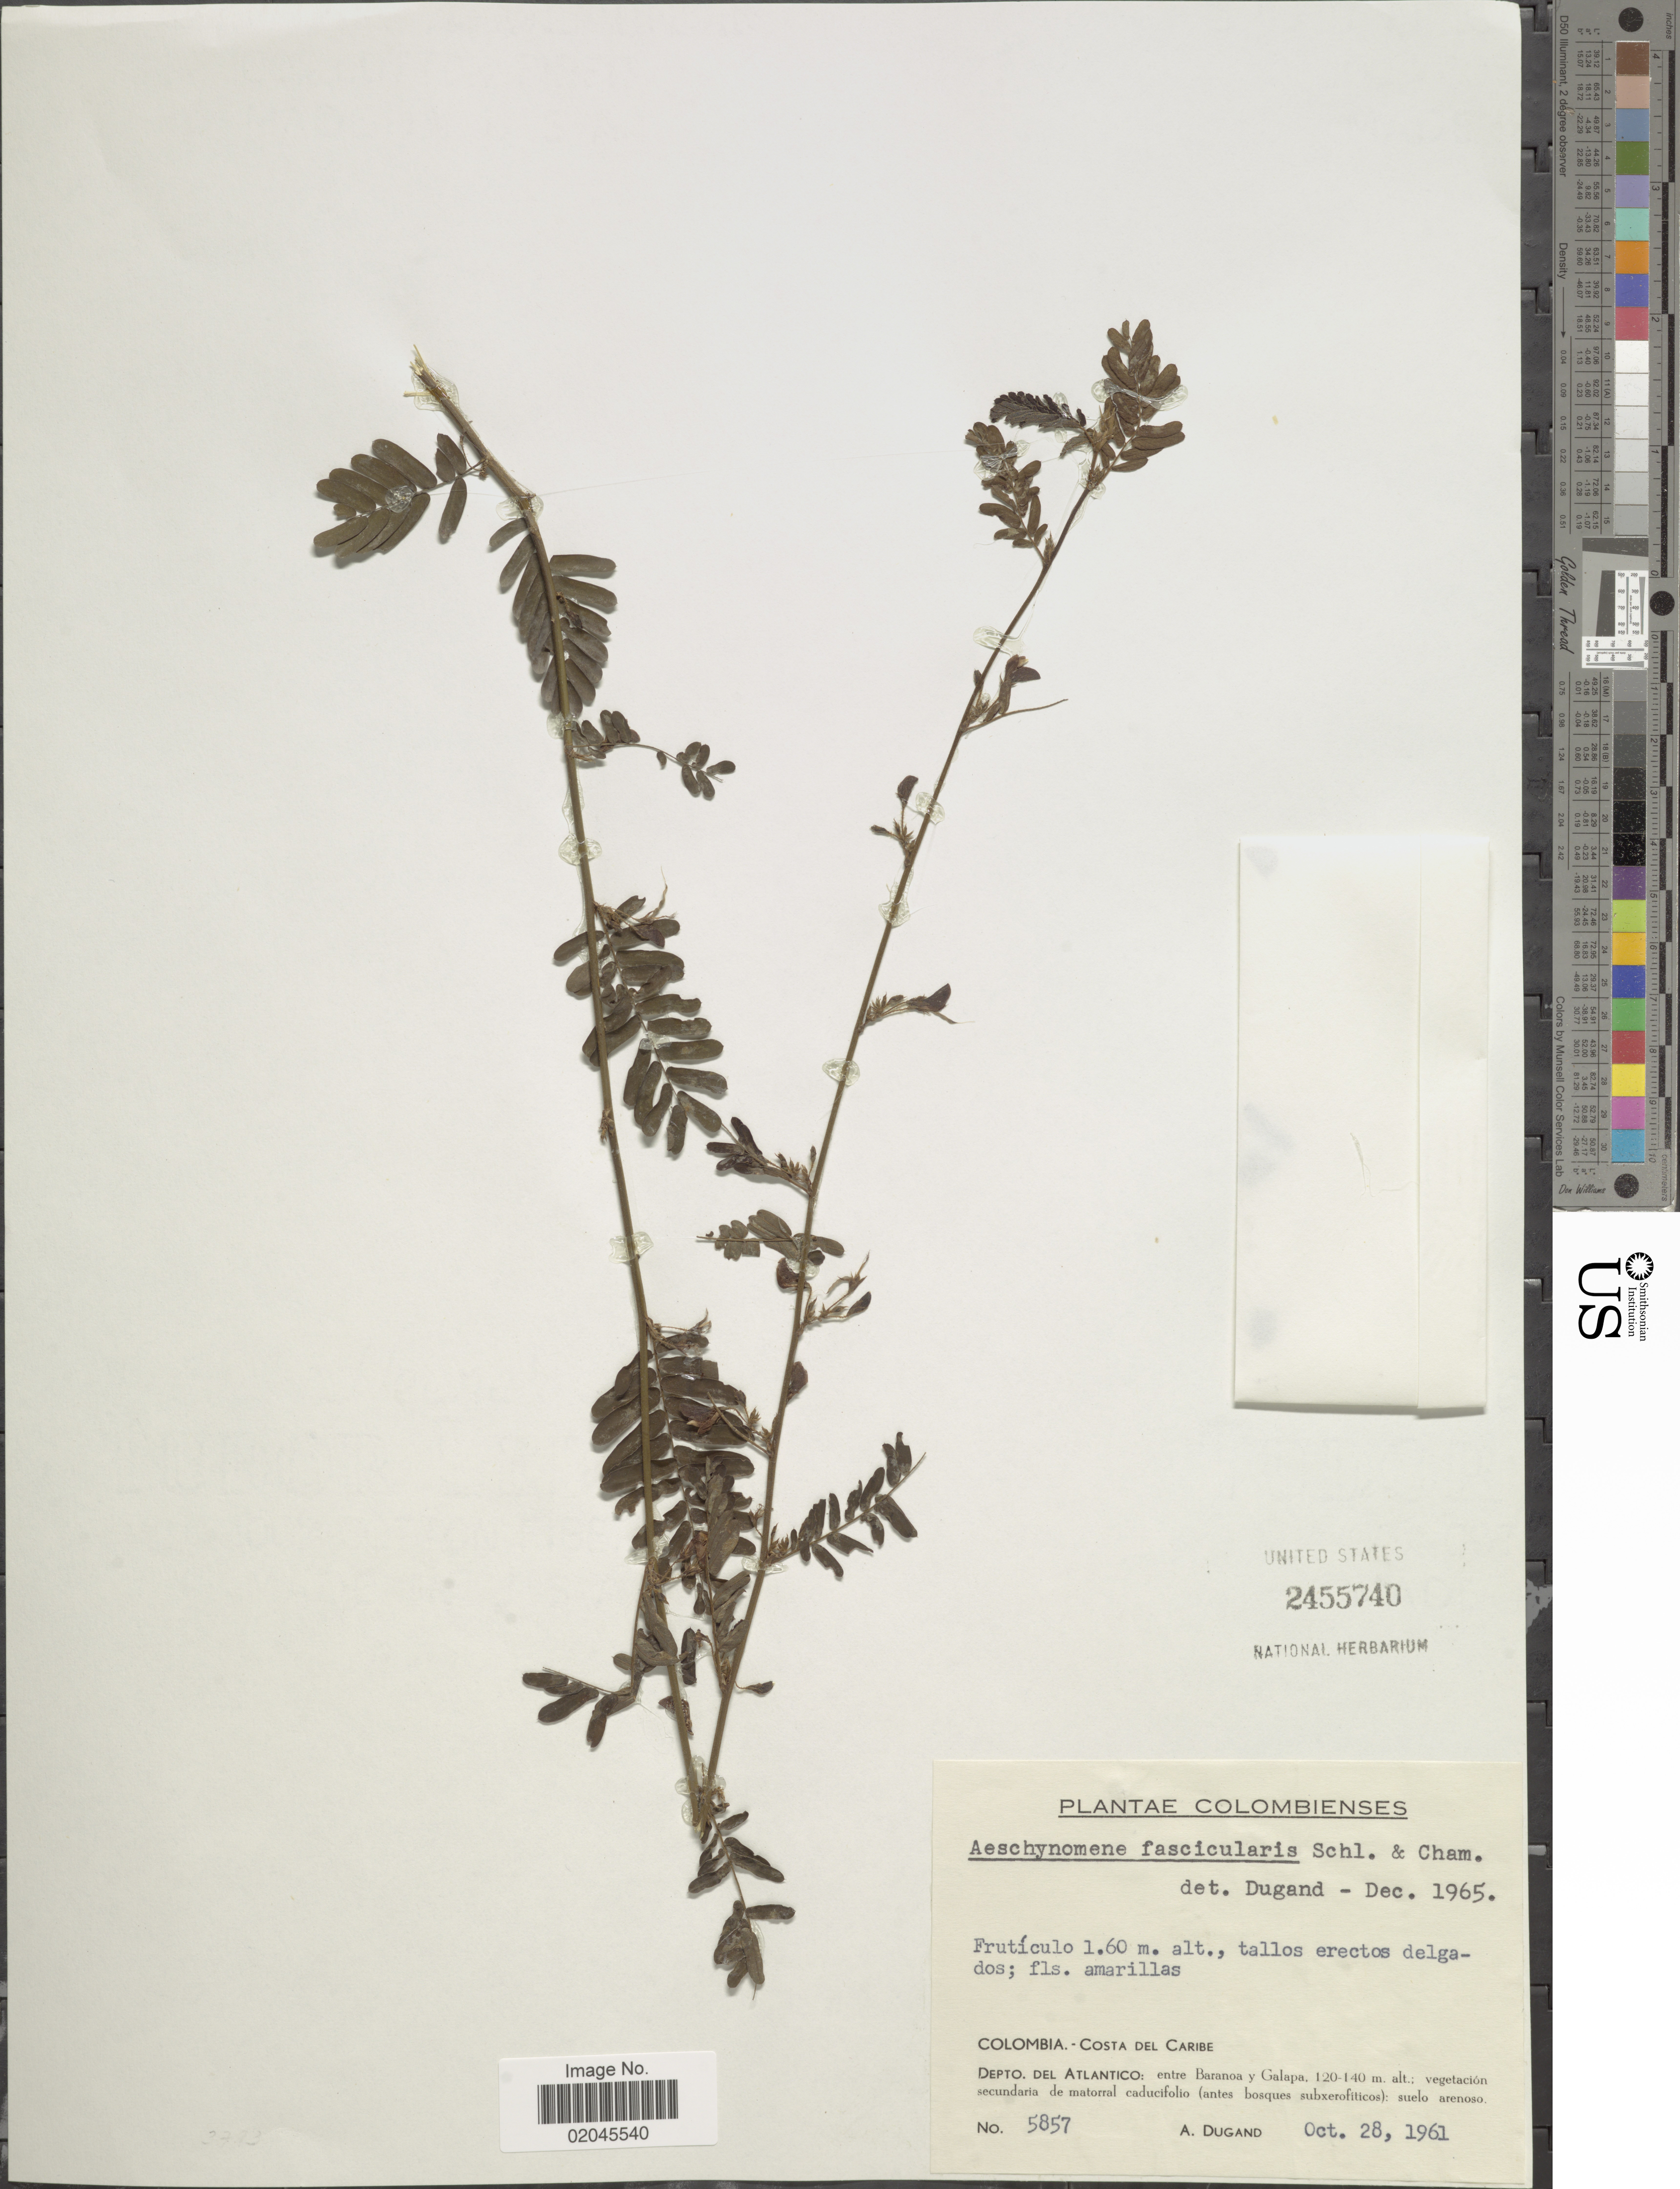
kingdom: Plantae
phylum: Tracheophyta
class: Magnoliopsida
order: Fabales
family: Fabaceae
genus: Aeschynomene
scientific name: Aeschynomene fascicularis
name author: Schltdl. & Cham.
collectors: A. Dugand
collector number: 5857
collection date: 1961-10-28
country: Colombia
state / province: Atlántico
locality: Costa del Caribe, entre Baranoa y Galapa.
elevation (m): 120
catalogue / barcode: US 2455740